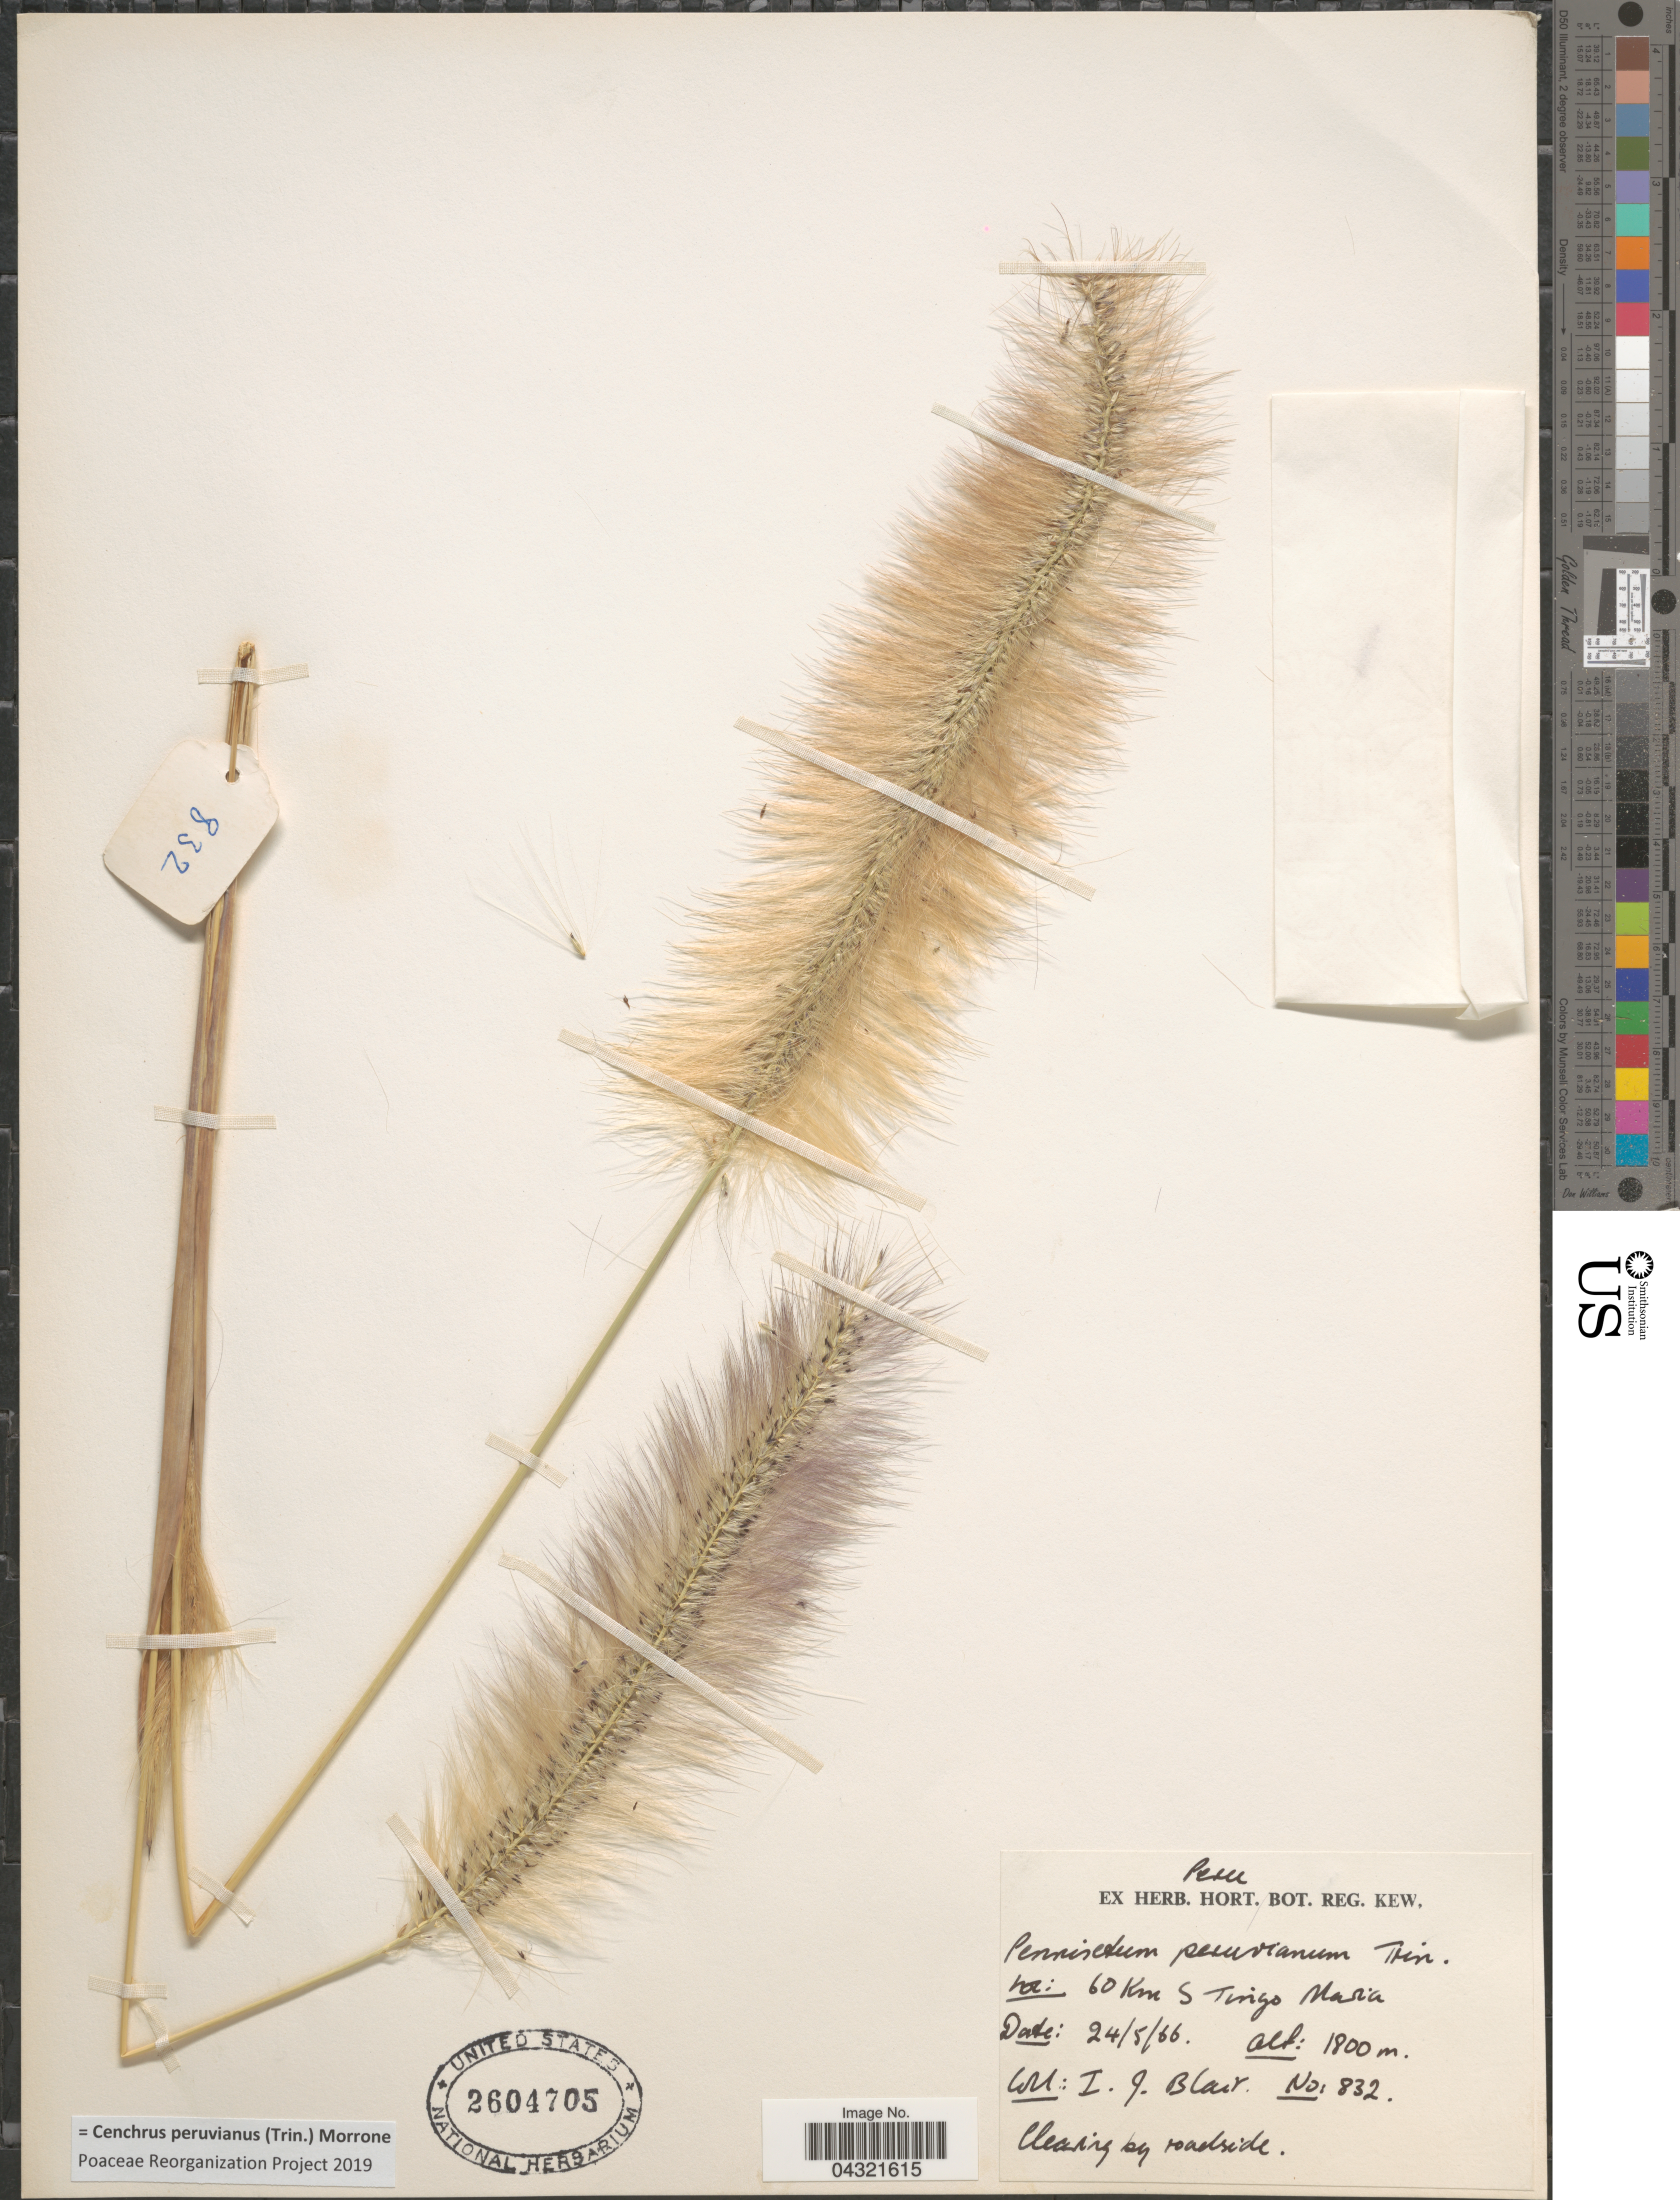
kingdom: Plantae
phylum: Tracheophyta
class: Liliopsida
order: Poales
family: Poaceae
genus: Cenchrus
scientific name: Cenchrus peruvianus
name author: (Trin.) Morrone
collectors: I. Blair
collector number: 832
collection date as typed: Transcribed d/m/y: 24/5/66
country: Peru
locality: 60 Km S Tingo Maria.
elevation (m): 1800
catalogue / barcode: US 2604705